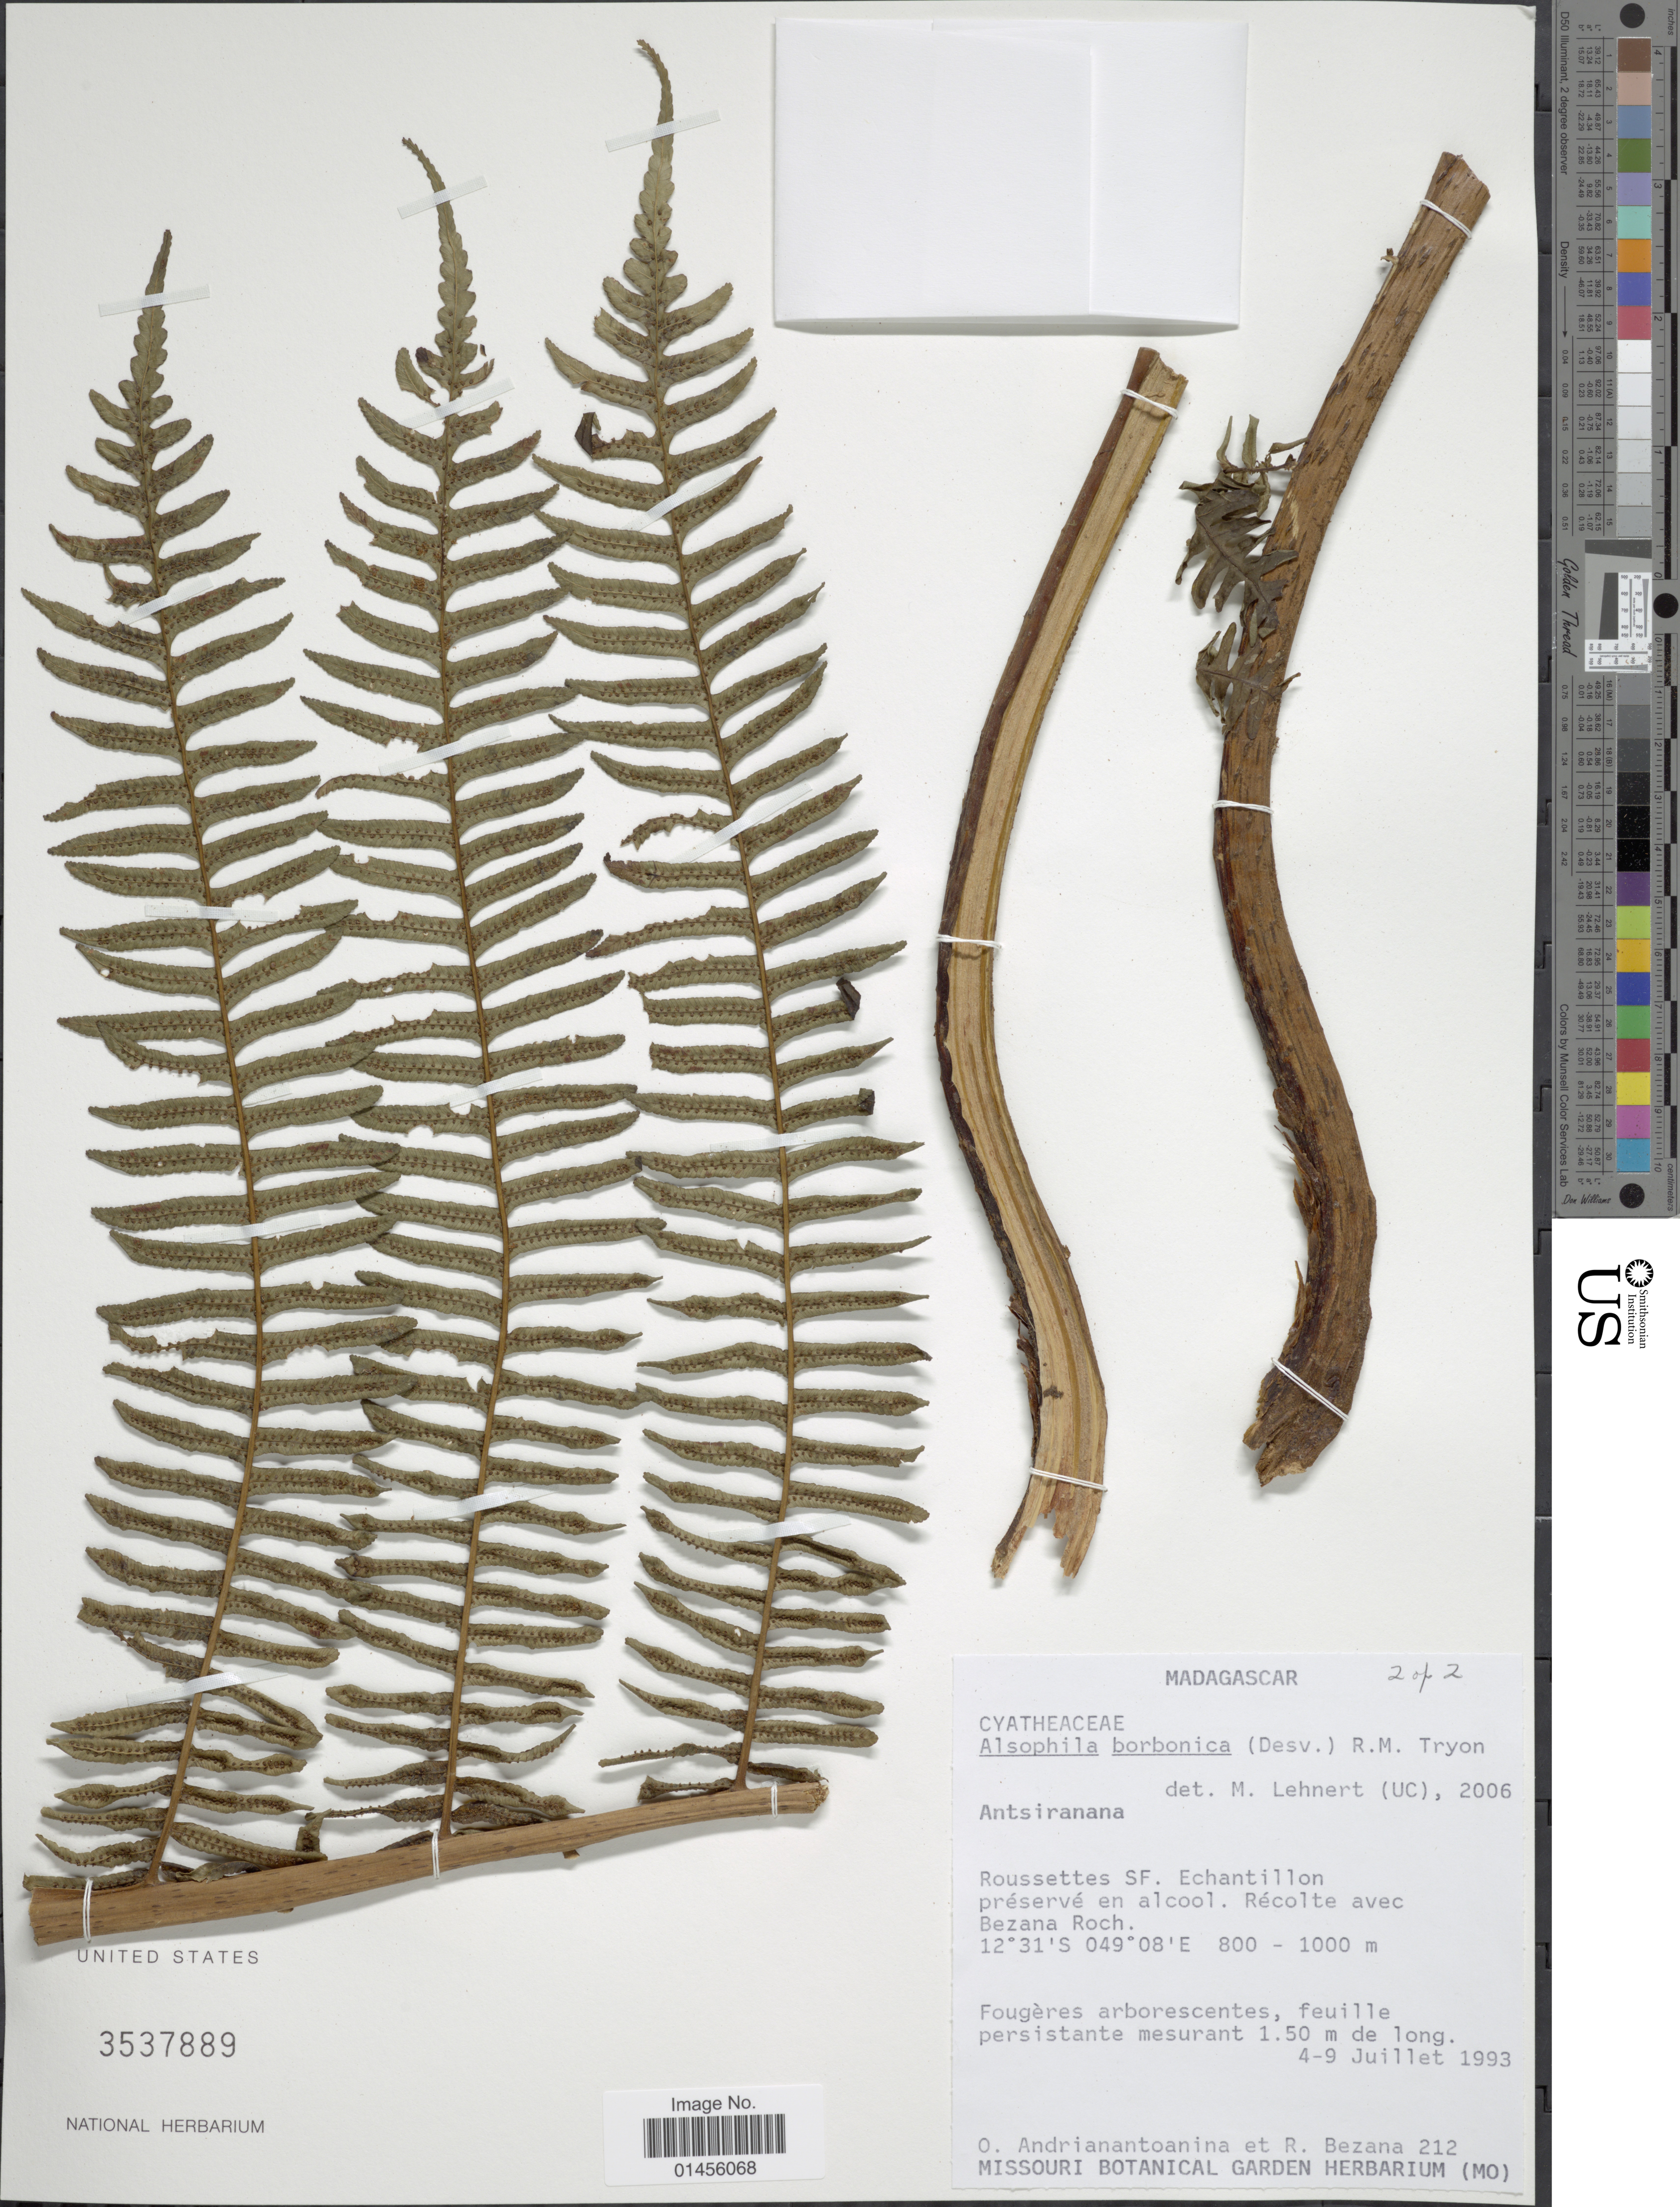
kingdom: Plantae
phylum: Tracheophyta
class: Polypodiopsida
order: Cyatheales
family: Cyatheaceae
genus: Alsophila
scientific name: Alsophila borbonica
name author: (Desv.) R.M. Tryon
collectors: O. Andrianantoanina & R. Bezana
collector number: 212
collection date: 1993-07-09/1993-09-04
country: Madagascar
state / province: Diana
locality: Roussettes SF. Echantillon preserve en alcool. Recolte avec Bezana Roch.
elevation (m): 800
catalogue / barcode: US 3537889